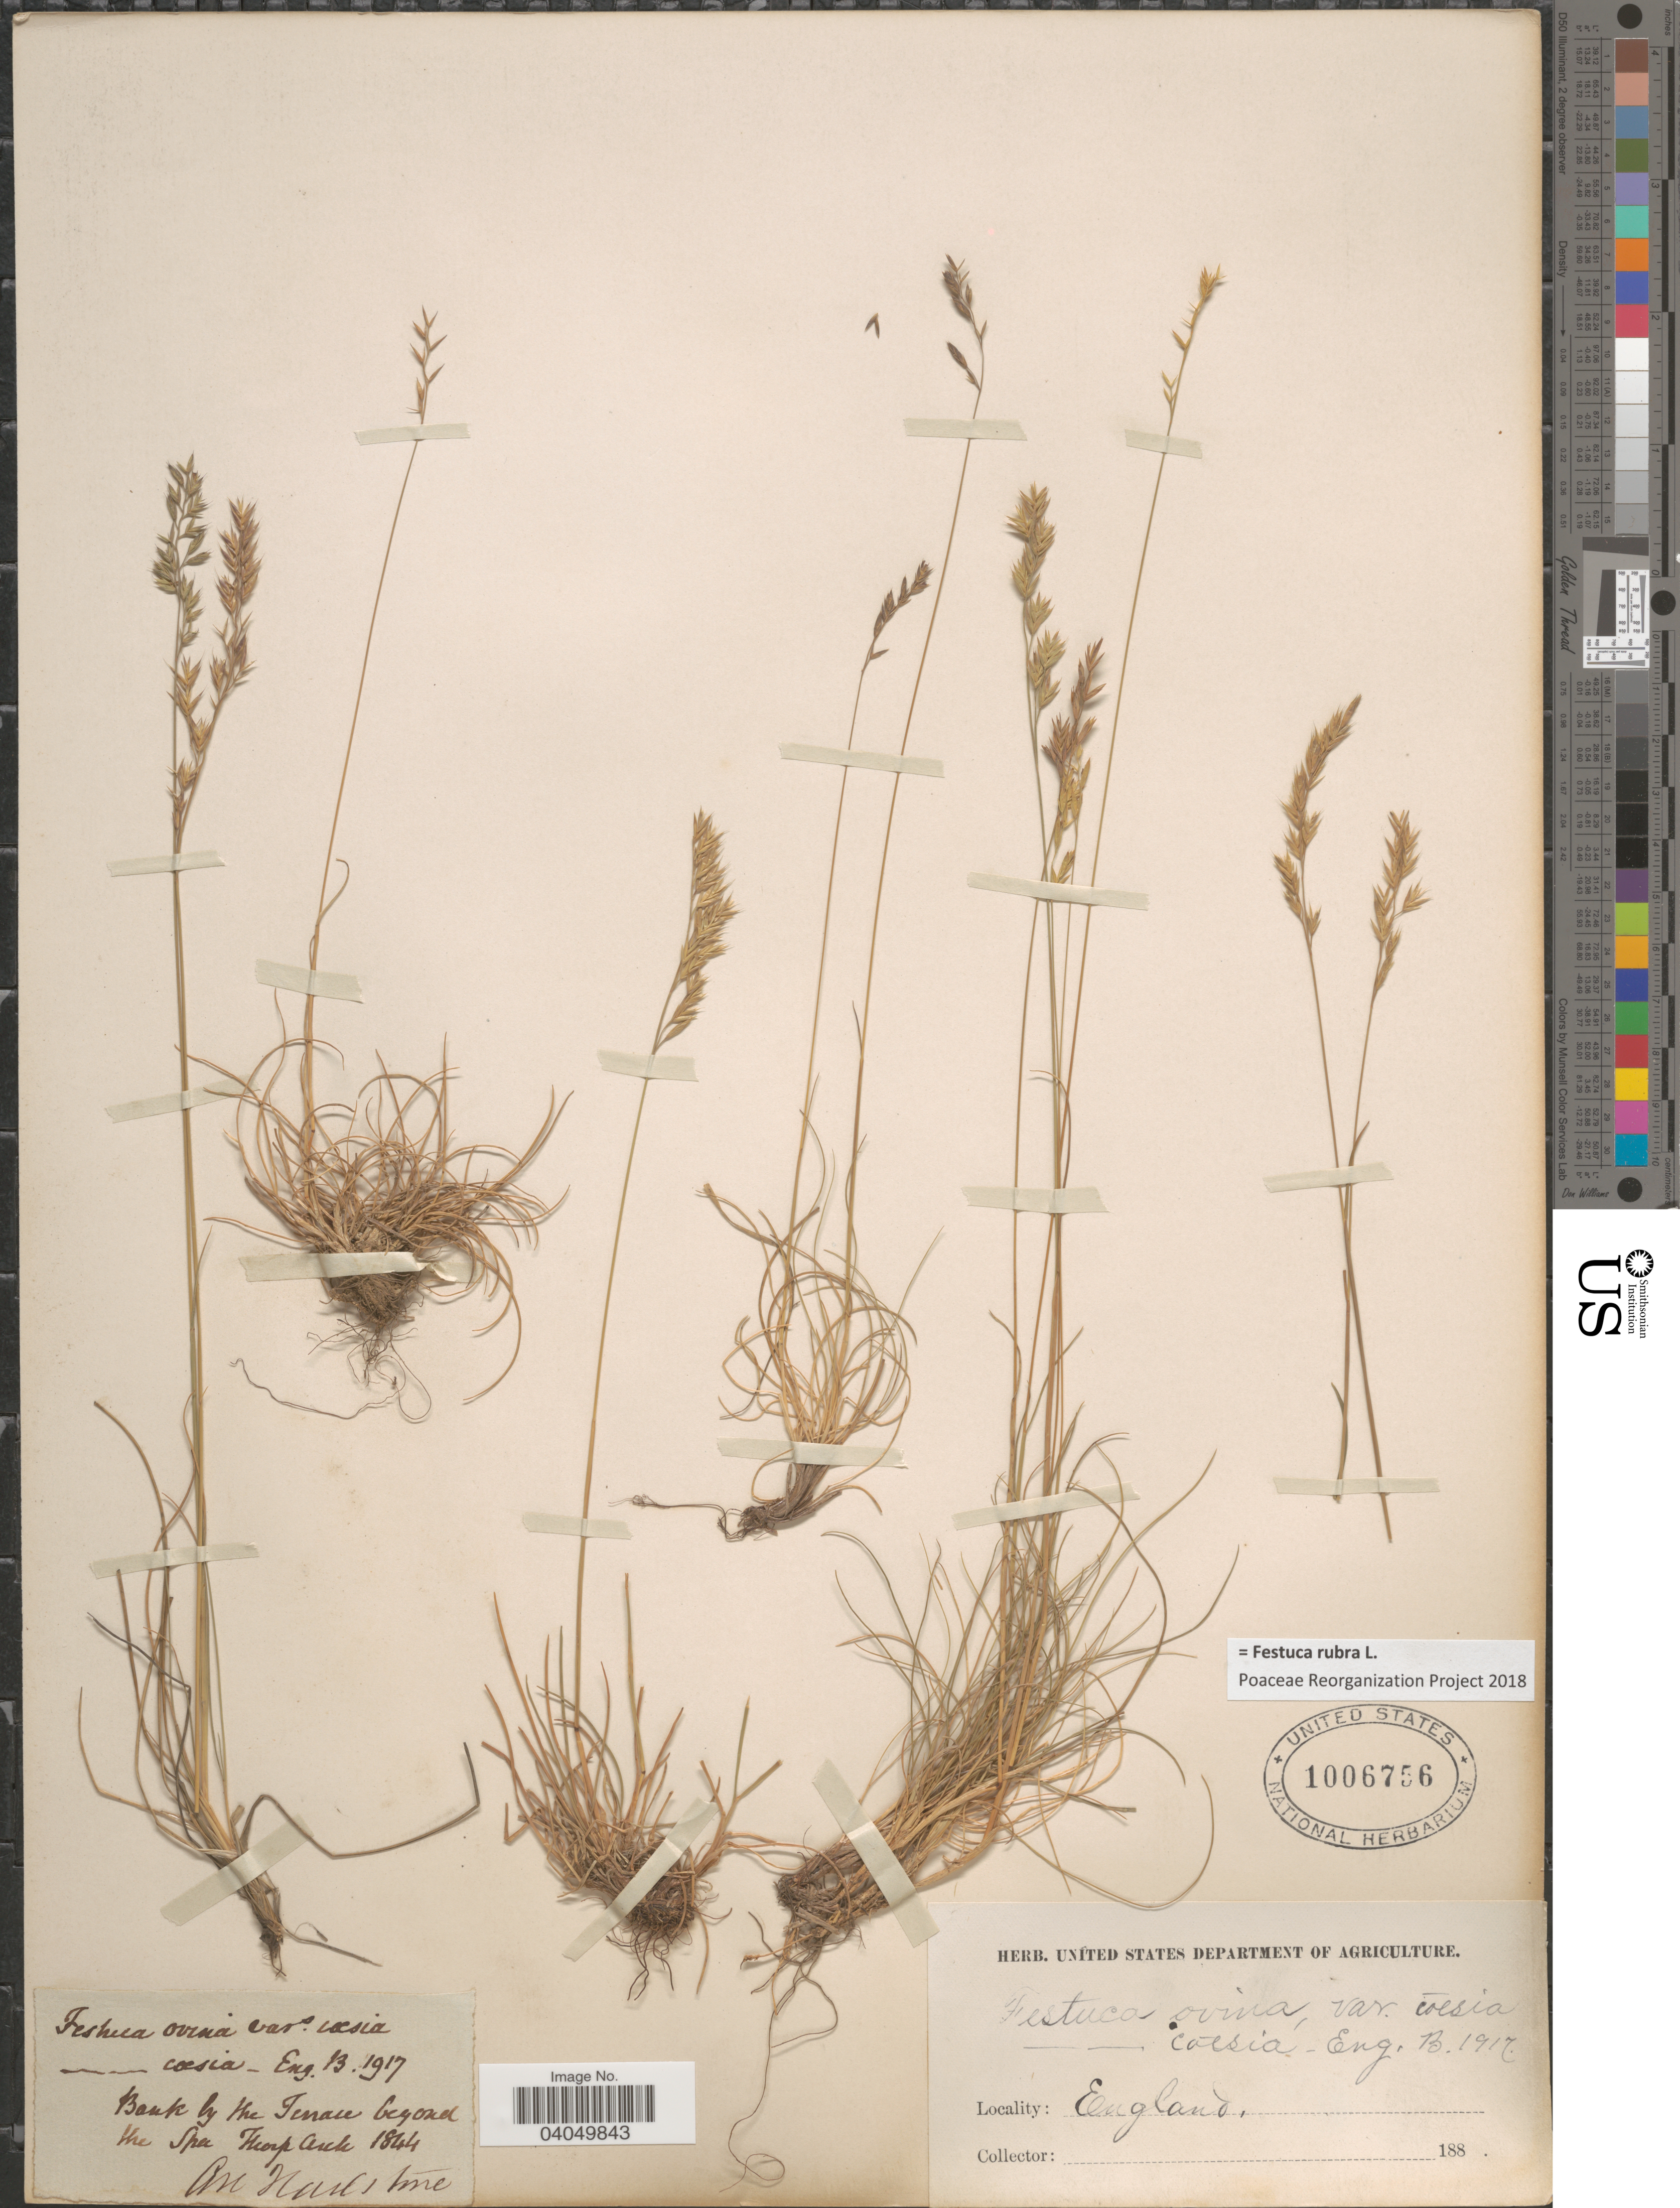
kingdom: Plantae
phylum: Tracheophyta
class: Liliopsida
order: Poales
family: Poaceae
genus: Festuca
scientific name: Festuca rubra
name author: L.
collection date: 1844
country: United Kingdom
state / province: England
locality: Bank by the Terrace beyond the Spa Thorp Arch.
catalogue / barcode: US 1006756